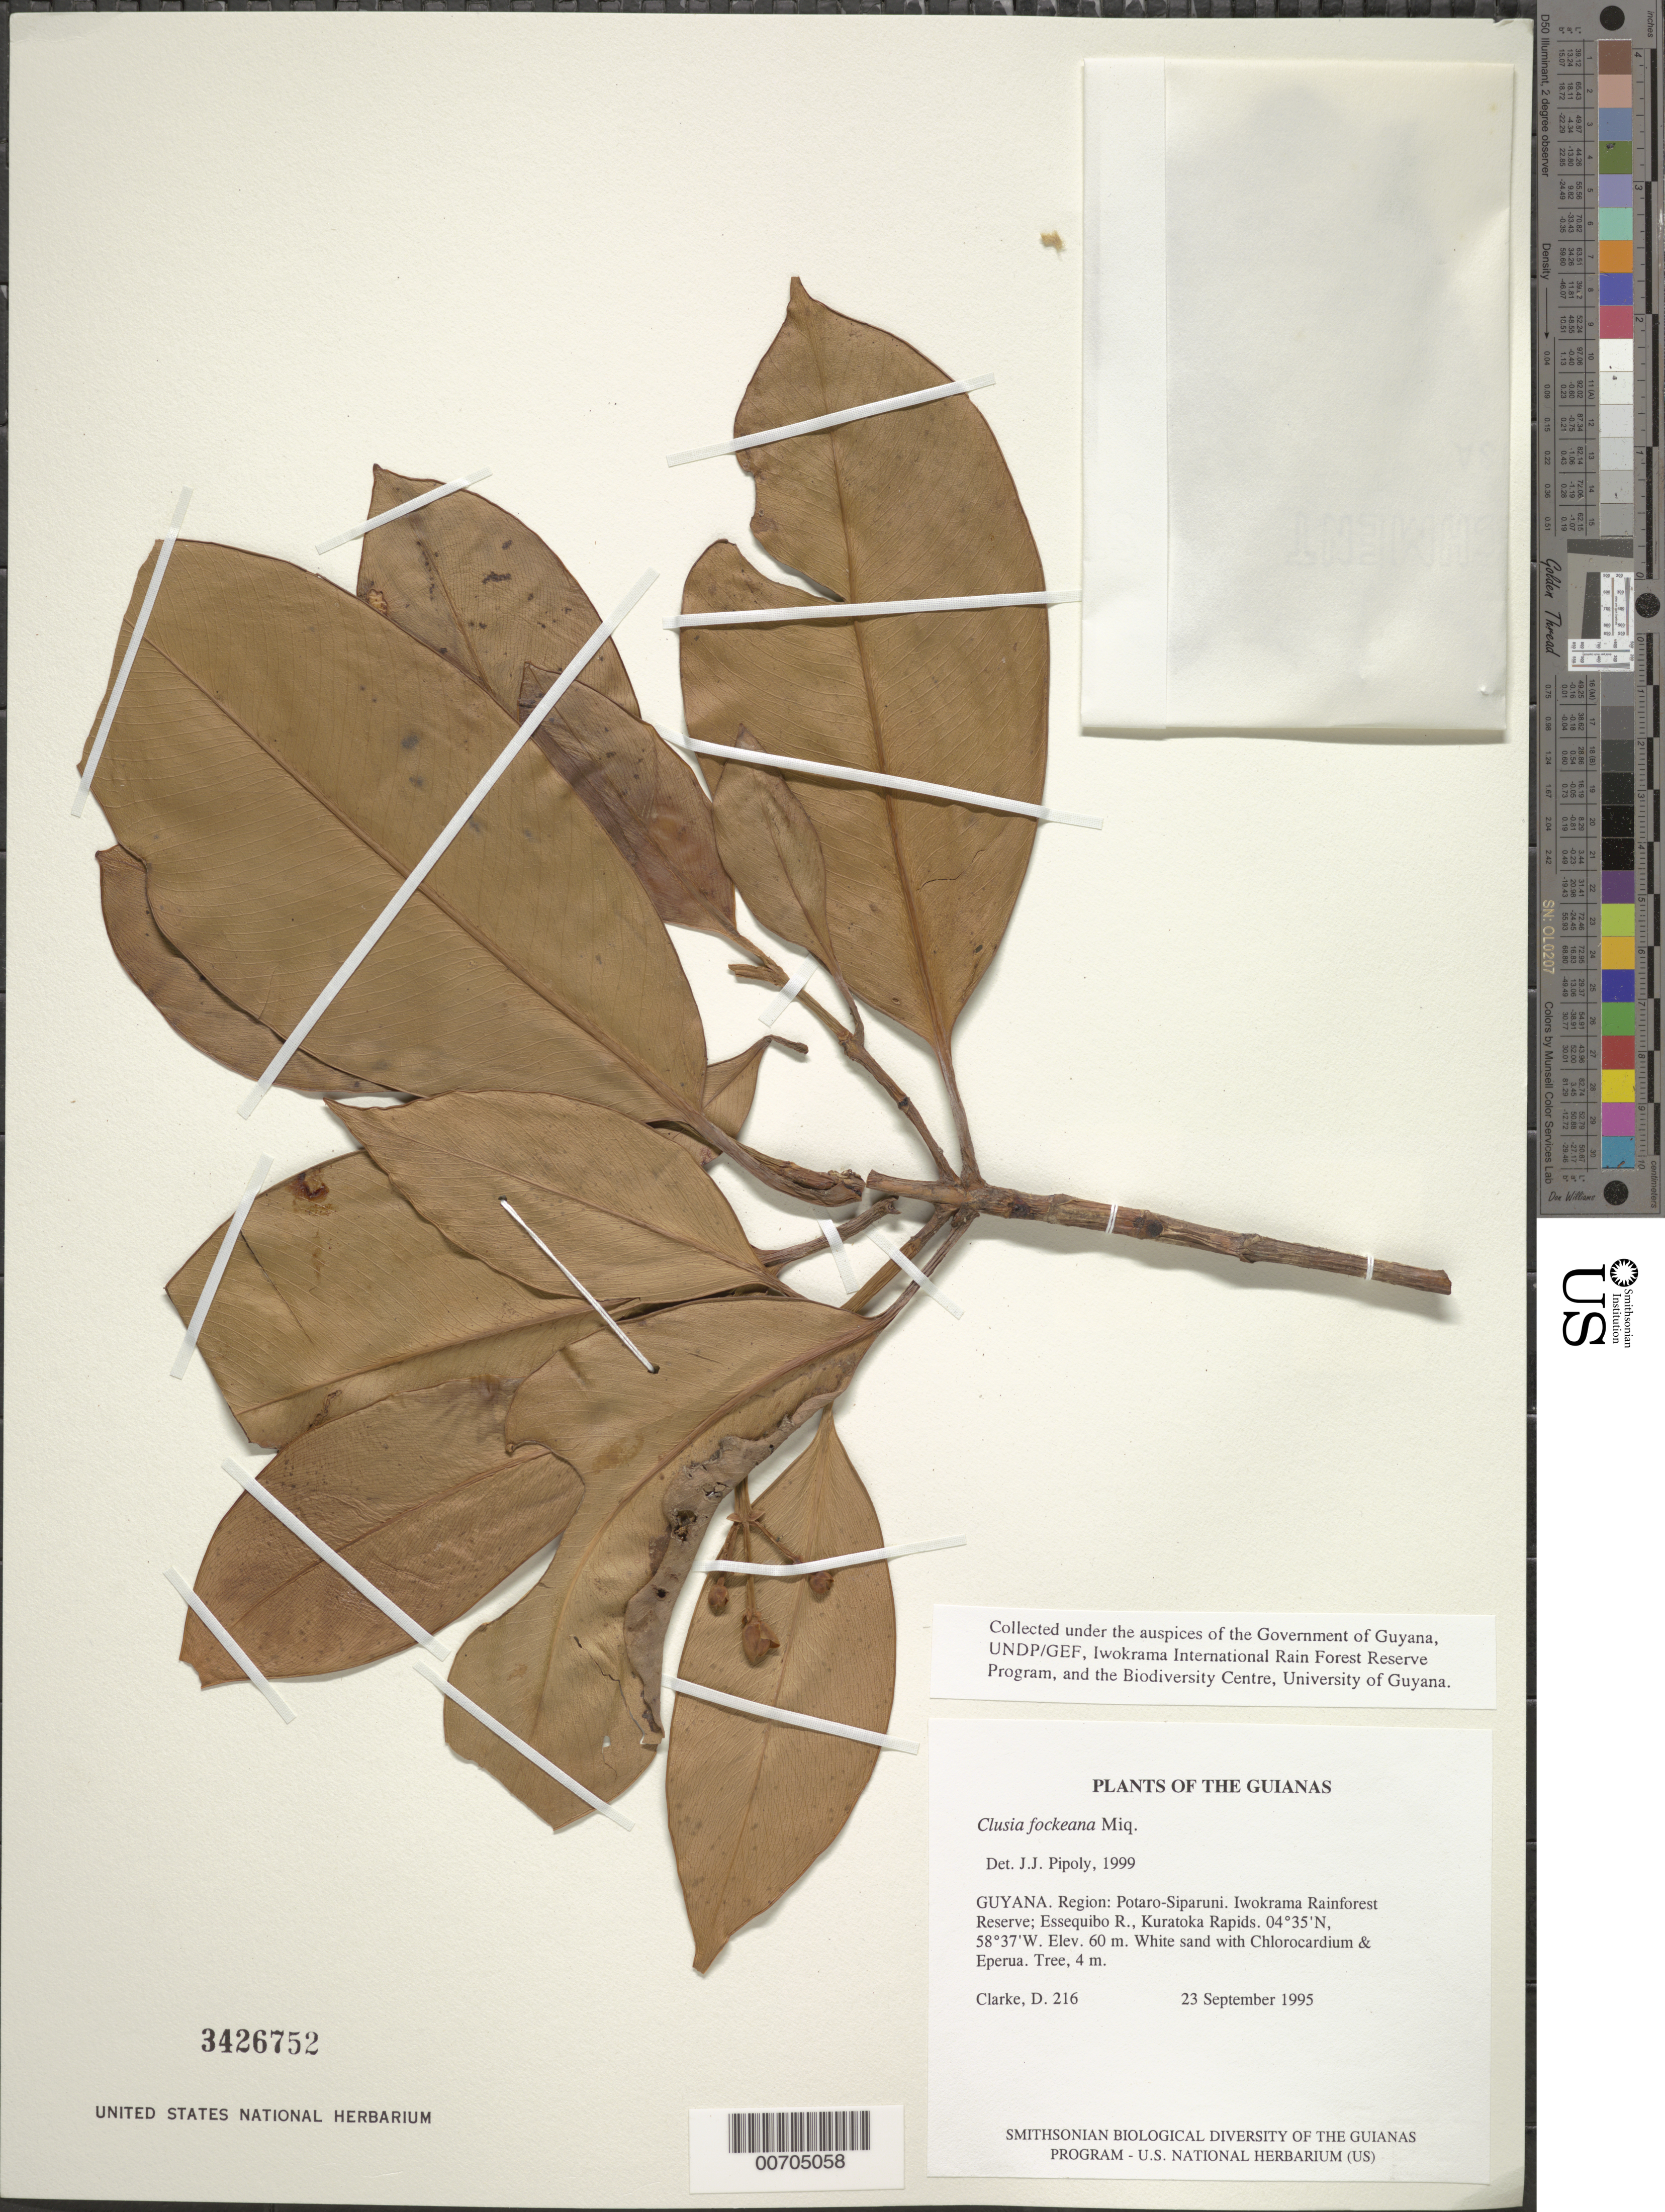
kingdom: Plantae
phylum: Tracheophyta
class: Magnoliopsida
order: Malpighiales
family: Clusiaceae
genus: Clusia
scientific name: Clusia fockeana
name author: Miq.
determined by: Pipoly, J. J., III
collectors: H. D. Clarke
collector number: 216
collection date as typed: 23 September 1995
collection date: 1995-09-23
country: Guyana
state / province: Potaro-Siparuni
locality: Iwokrama Rainforest Reserve; Essequibo R., Kuratoka Rapids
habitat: White sand with Chlorocardium & Eperua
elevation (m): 60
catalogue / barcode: US 3426752